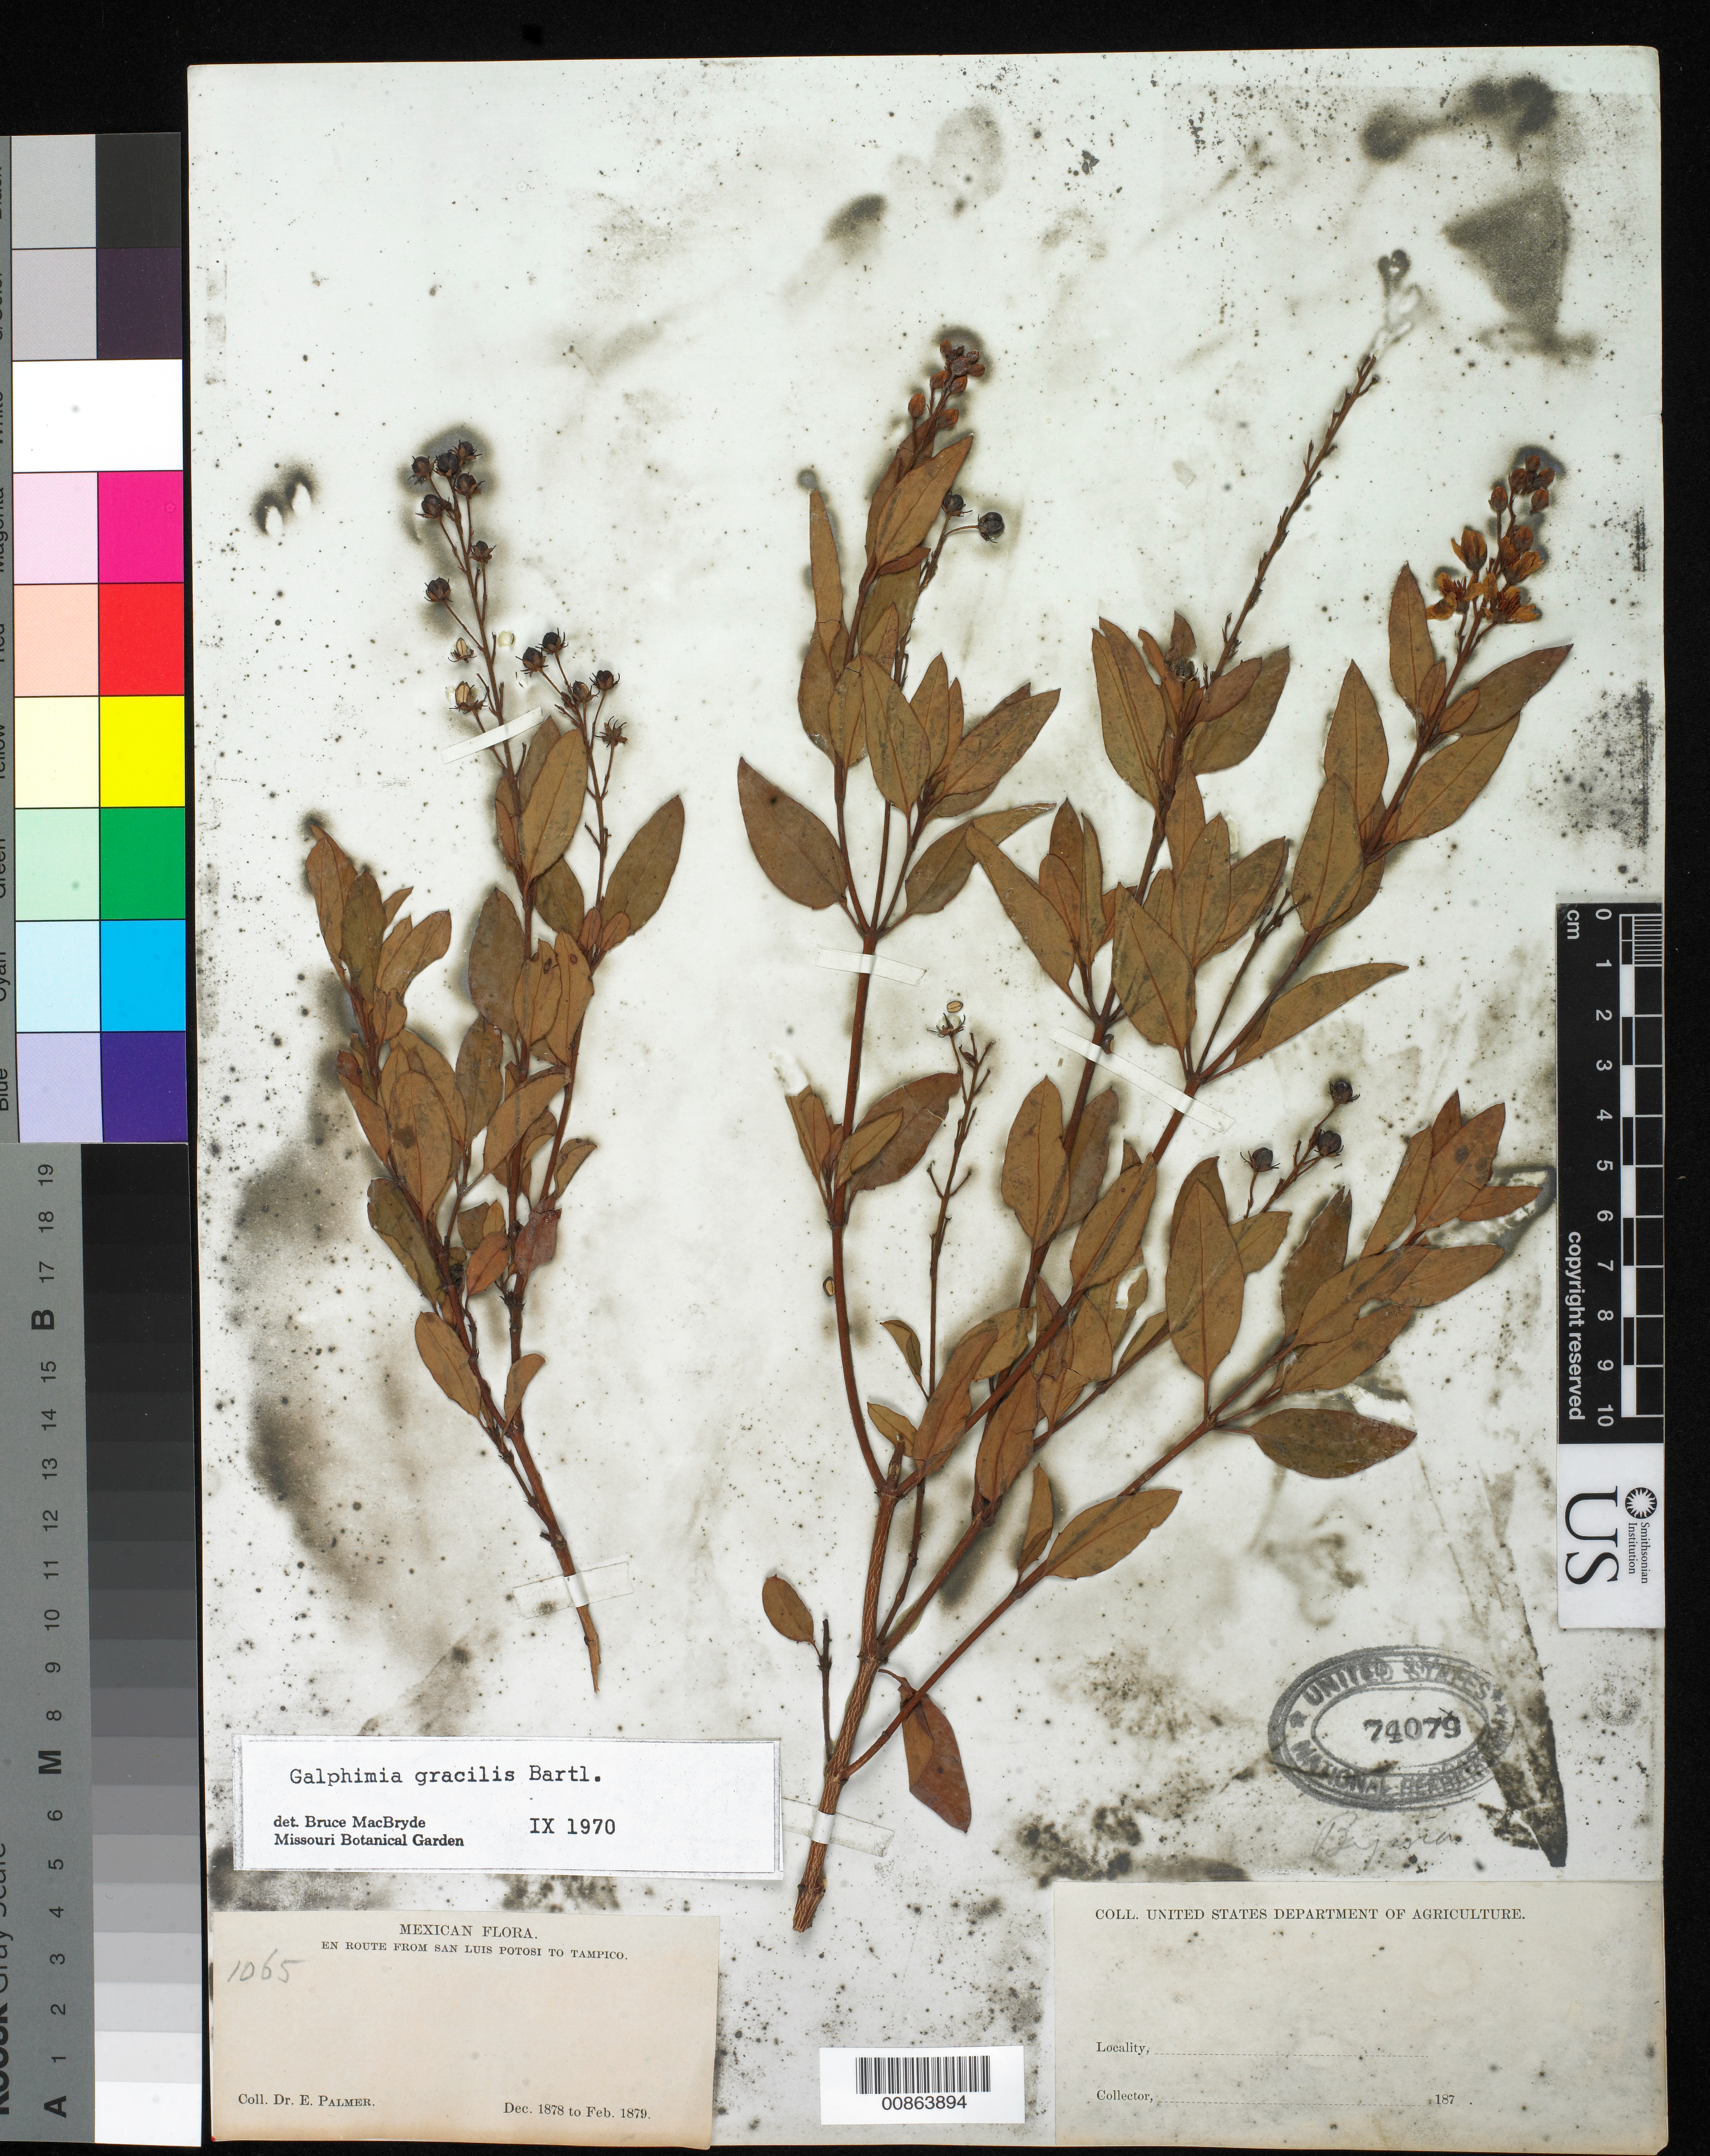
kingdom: Plantae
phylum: Tracheophyta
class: Magnoliopsida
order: Malpighiales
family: Malpighiaceae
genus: Galphimia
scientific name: Galphimia gracilis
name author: Bartl.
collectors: E. Palmer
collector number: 1065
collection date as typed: Dec 1878 to -- Feb 1879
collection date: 1878-12/1879-02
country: Mexico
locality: En route from San Luis Potosí to Tampico, Tamaulipas.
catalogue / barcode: US 74079